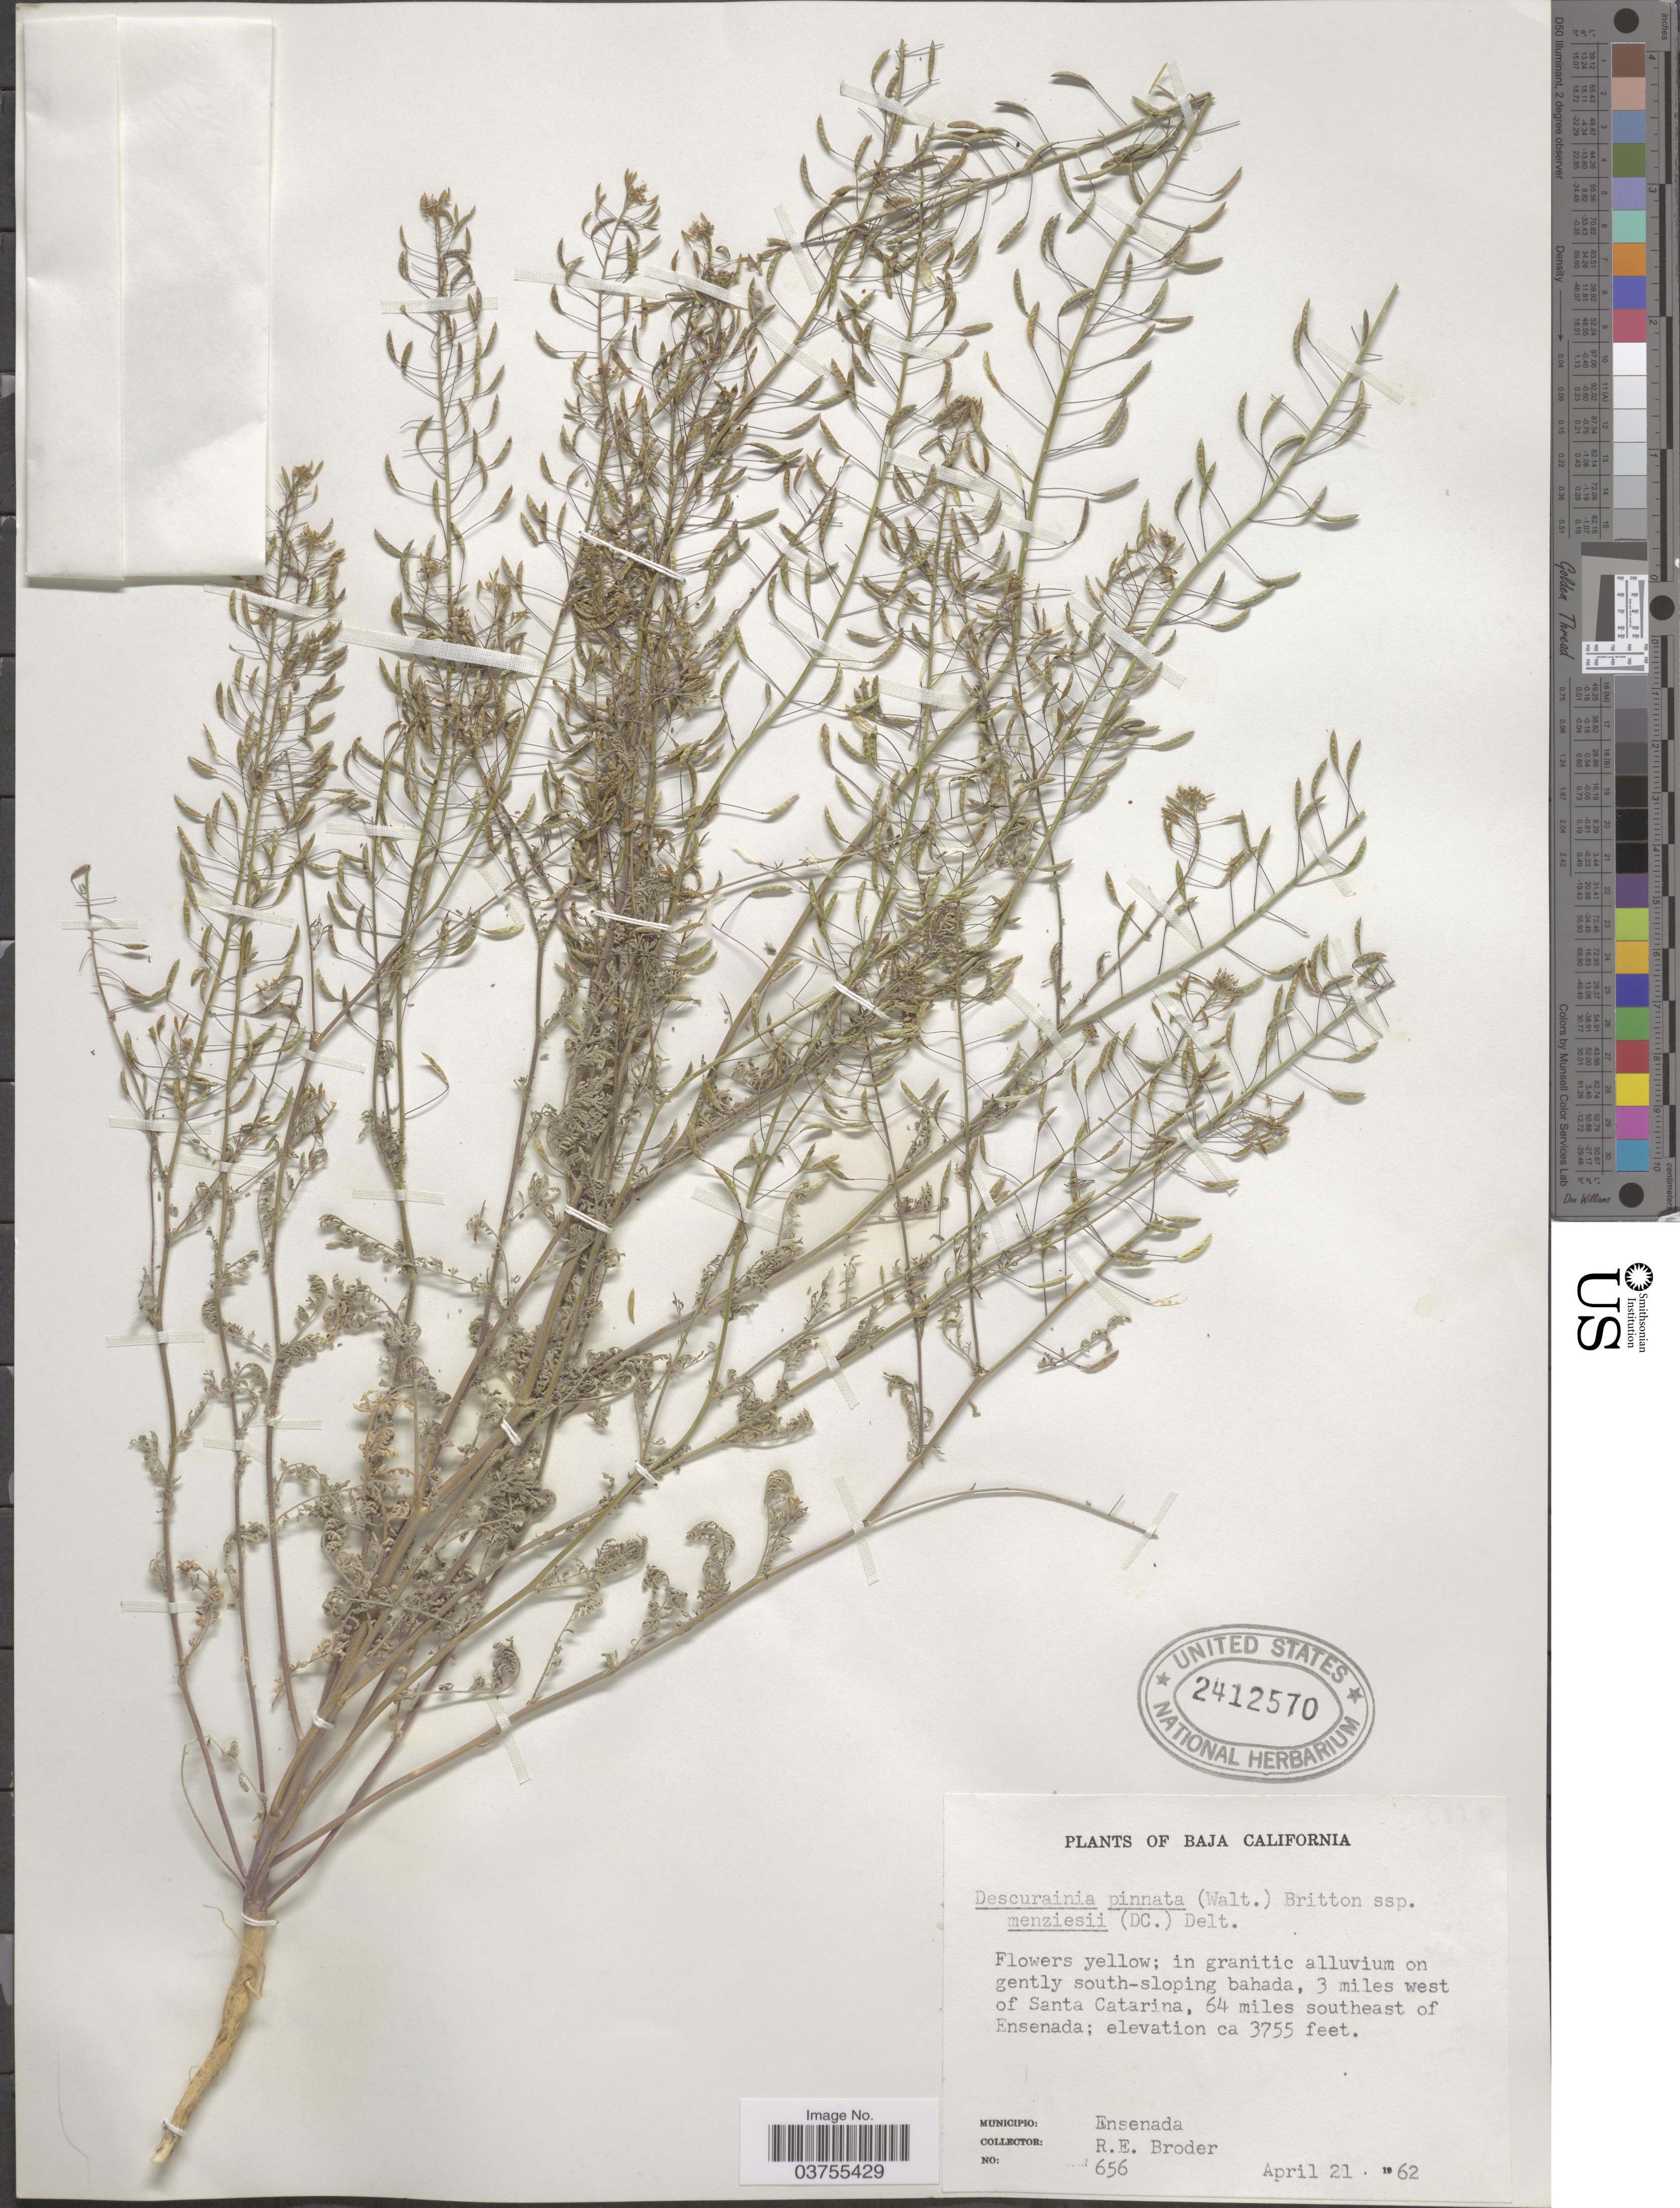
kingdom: Plantae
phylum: Tracheophyta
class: Magnoliopsida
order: Brassicales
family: Brassicaceae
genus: Descurainia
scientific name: Descurainia pinnata subsp. menziesii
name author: (DC.) Detling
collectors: R. Broder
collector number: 656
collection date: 1962-04-21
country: Mexico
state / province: Baja California Norte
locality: In granitic alluvium on gently south-sloping bahada, 3 miles west of Santa Catarina, 64 miles southeast of Ensenada. Municipio: Ensenada.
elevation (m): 1145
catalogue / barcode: US 2412570